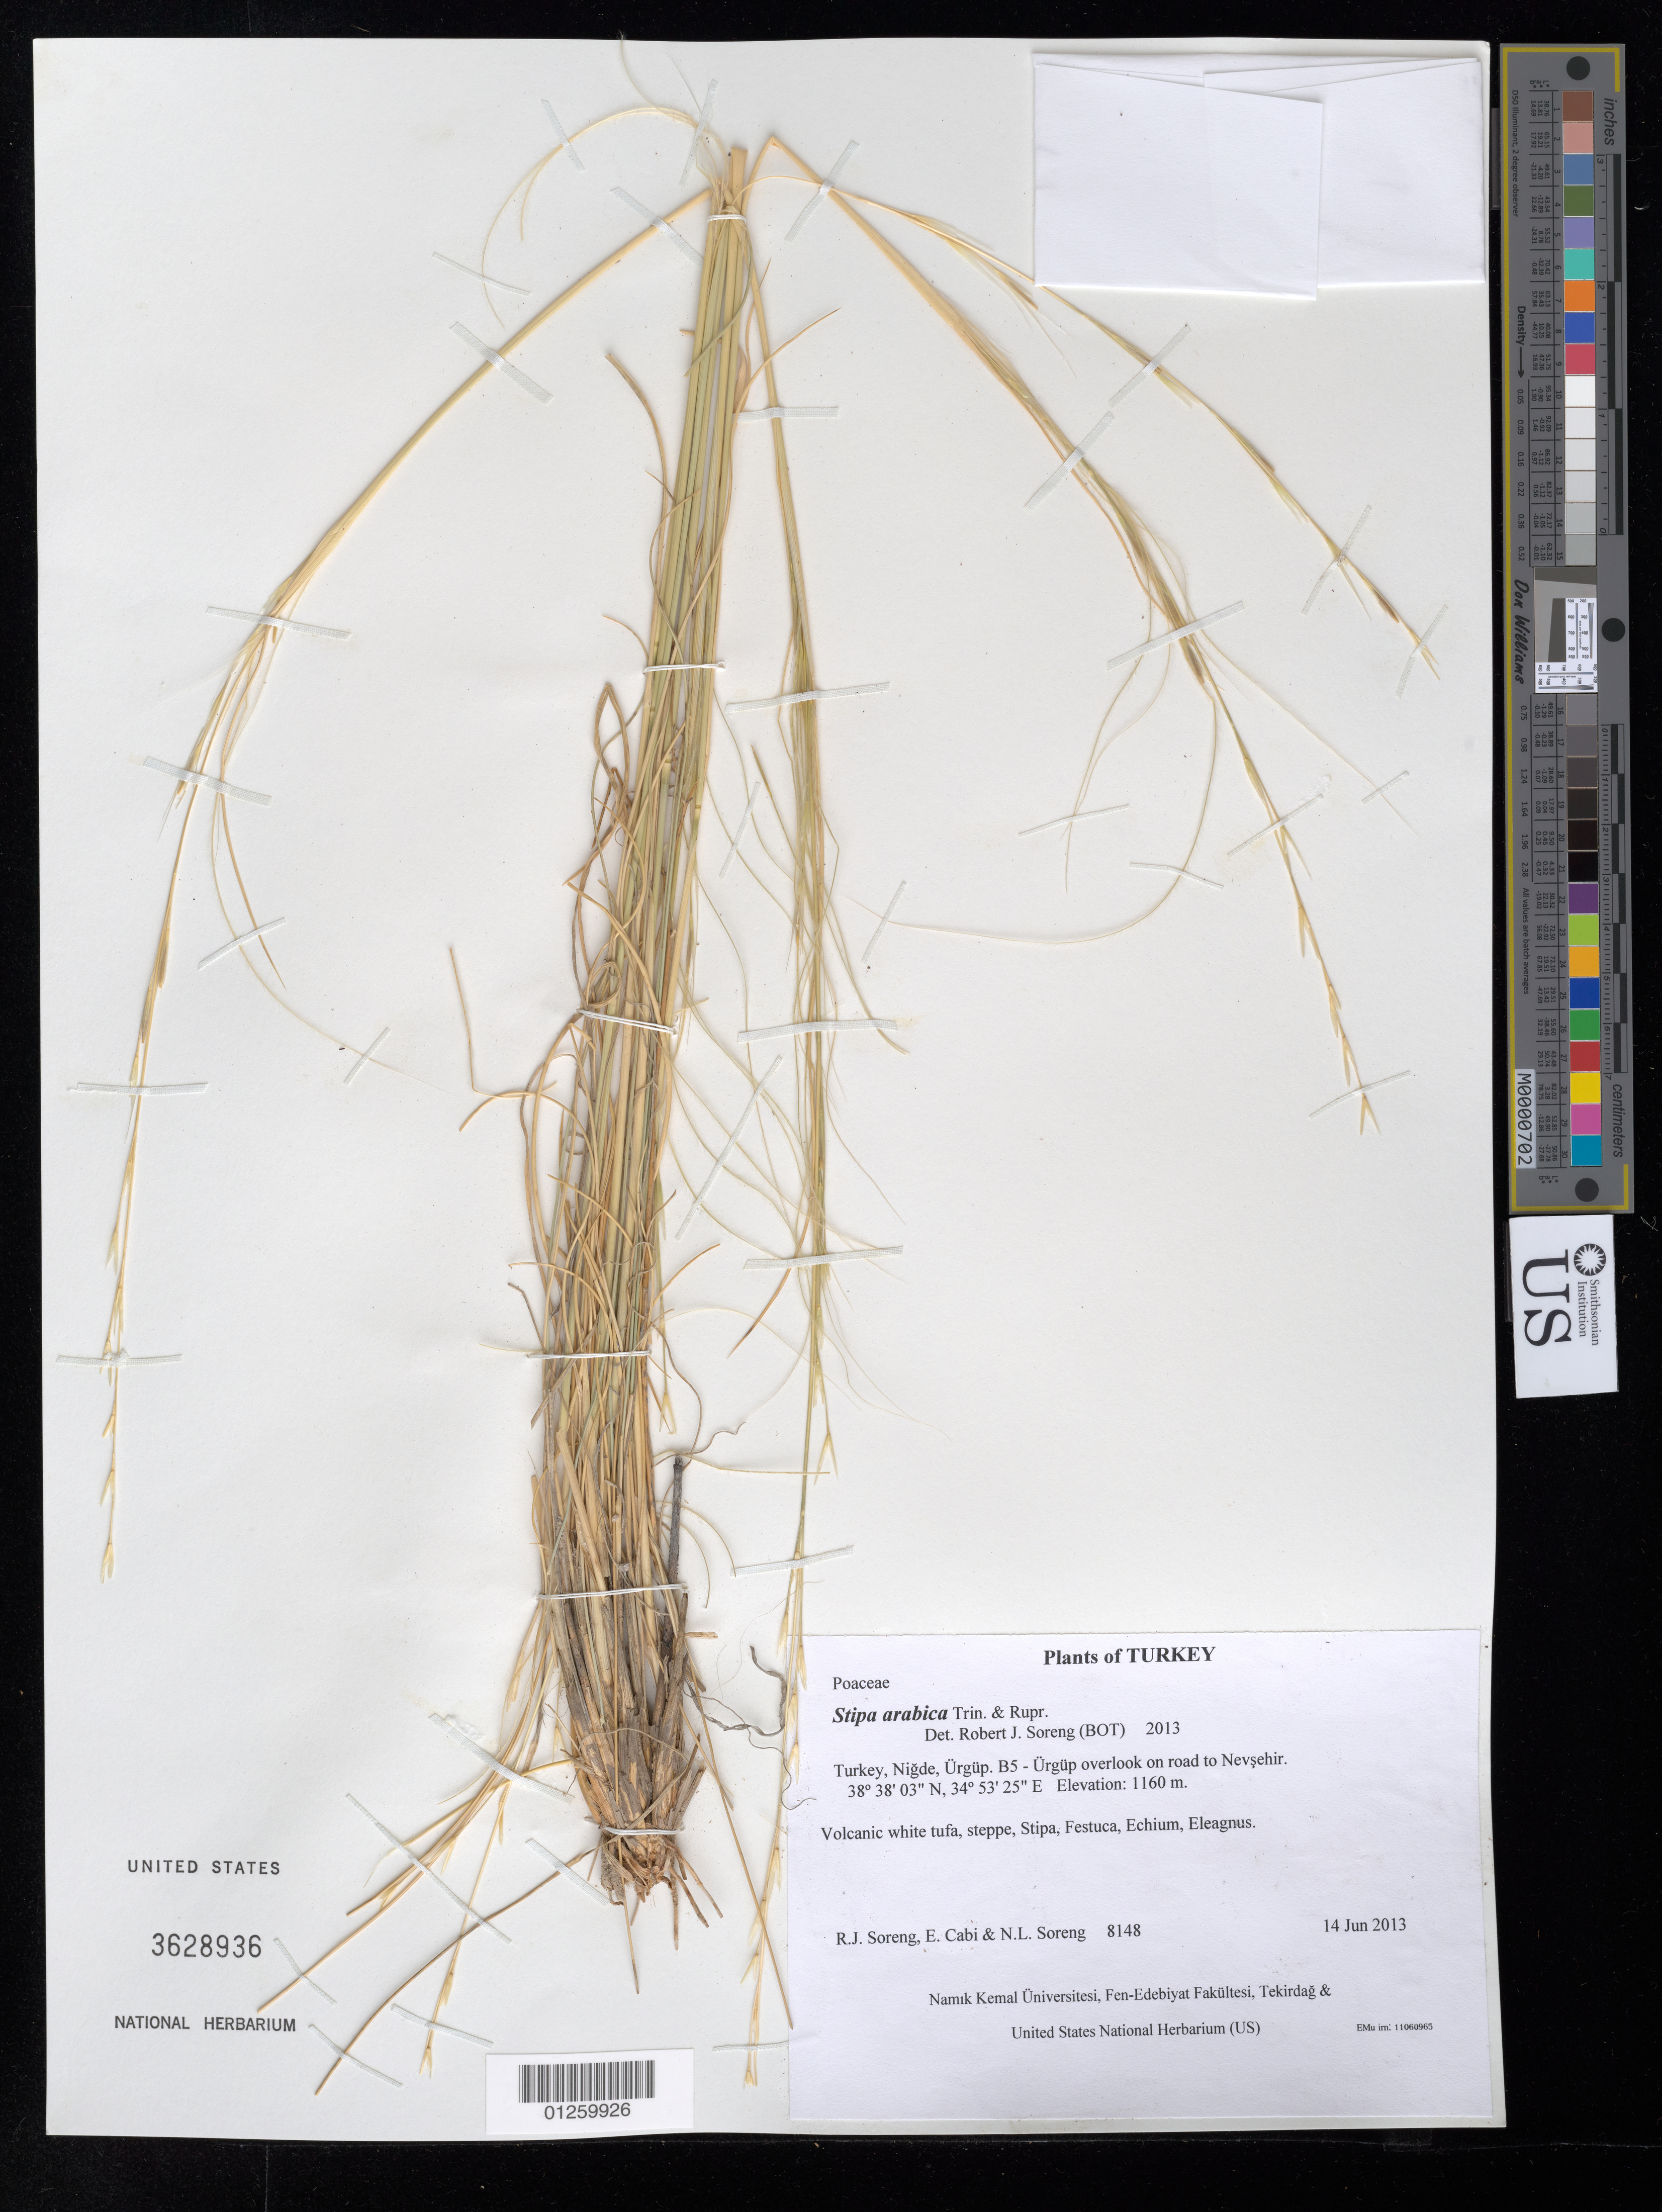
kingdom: Plantae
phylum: Tracheophyta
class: Liliopsida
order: Poales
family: Poaceae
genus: Stipa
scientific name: Stipa arabica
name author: Trin. & Rupr.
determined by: Soreng, Robert J., Research Associate (BOT), Smithsonian Institution - National Museum of Natural History (UNITED STATES)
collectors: R. J. Soreng, E. Cabi & N. L. Soreng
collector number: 8148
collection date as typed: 2013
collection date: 2013-06-14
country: Turkey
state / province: Nigde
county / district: Ürgüp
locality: B5 - Ürgüp overlook on road to Nevsehir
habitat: Volcanic white tufa, steppe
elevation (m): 1160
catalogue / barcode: US 3628936